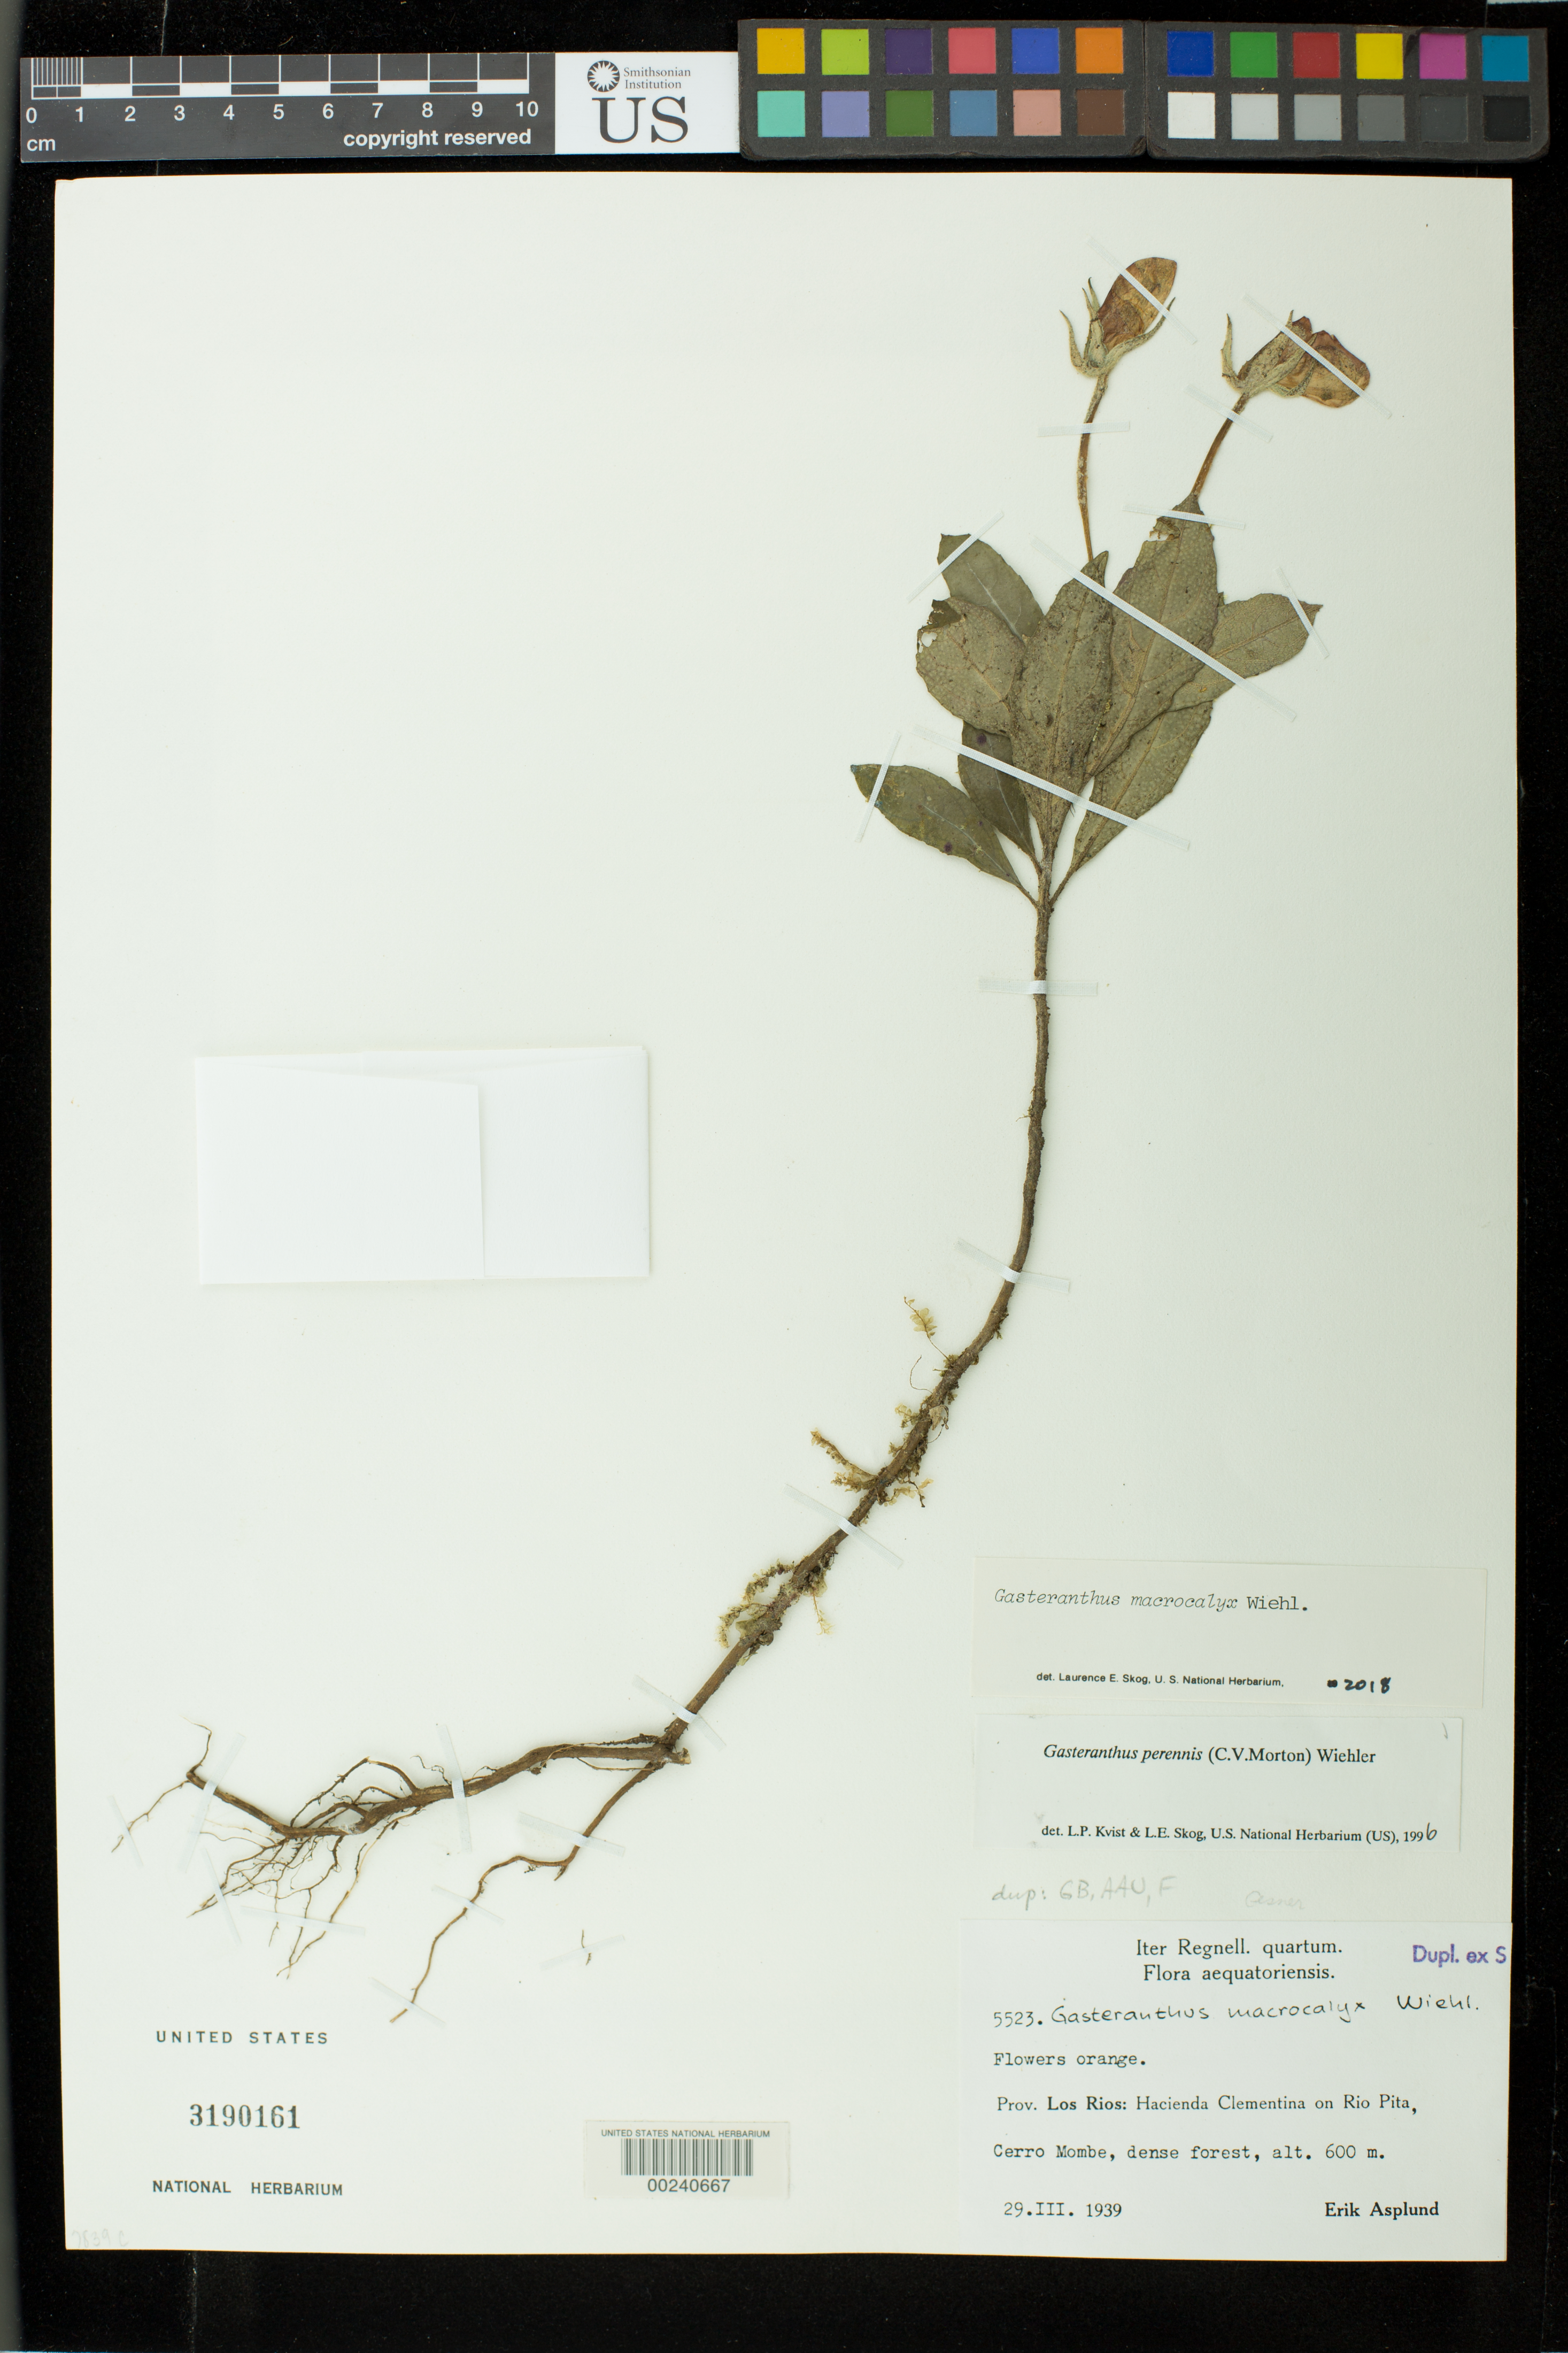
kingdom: Plantae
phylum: Tracheophyta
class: Magnoliopsida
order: Lamiales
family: Gesneriaceae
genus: Gasteranthus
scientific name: Gasteranthus macrocalyx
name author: Wiehler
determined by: Kvist, L. P.; Skog, Laurence E.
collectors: E. Asplund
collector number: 5523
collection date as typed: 29 Mar 1939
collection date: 1939-03-29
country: Ecuador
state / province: Los Ríos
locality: Hacienda Clementina on Rio Pita, Cerro Mombe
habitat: Dense forest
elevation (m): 600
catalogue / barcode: US 3190161